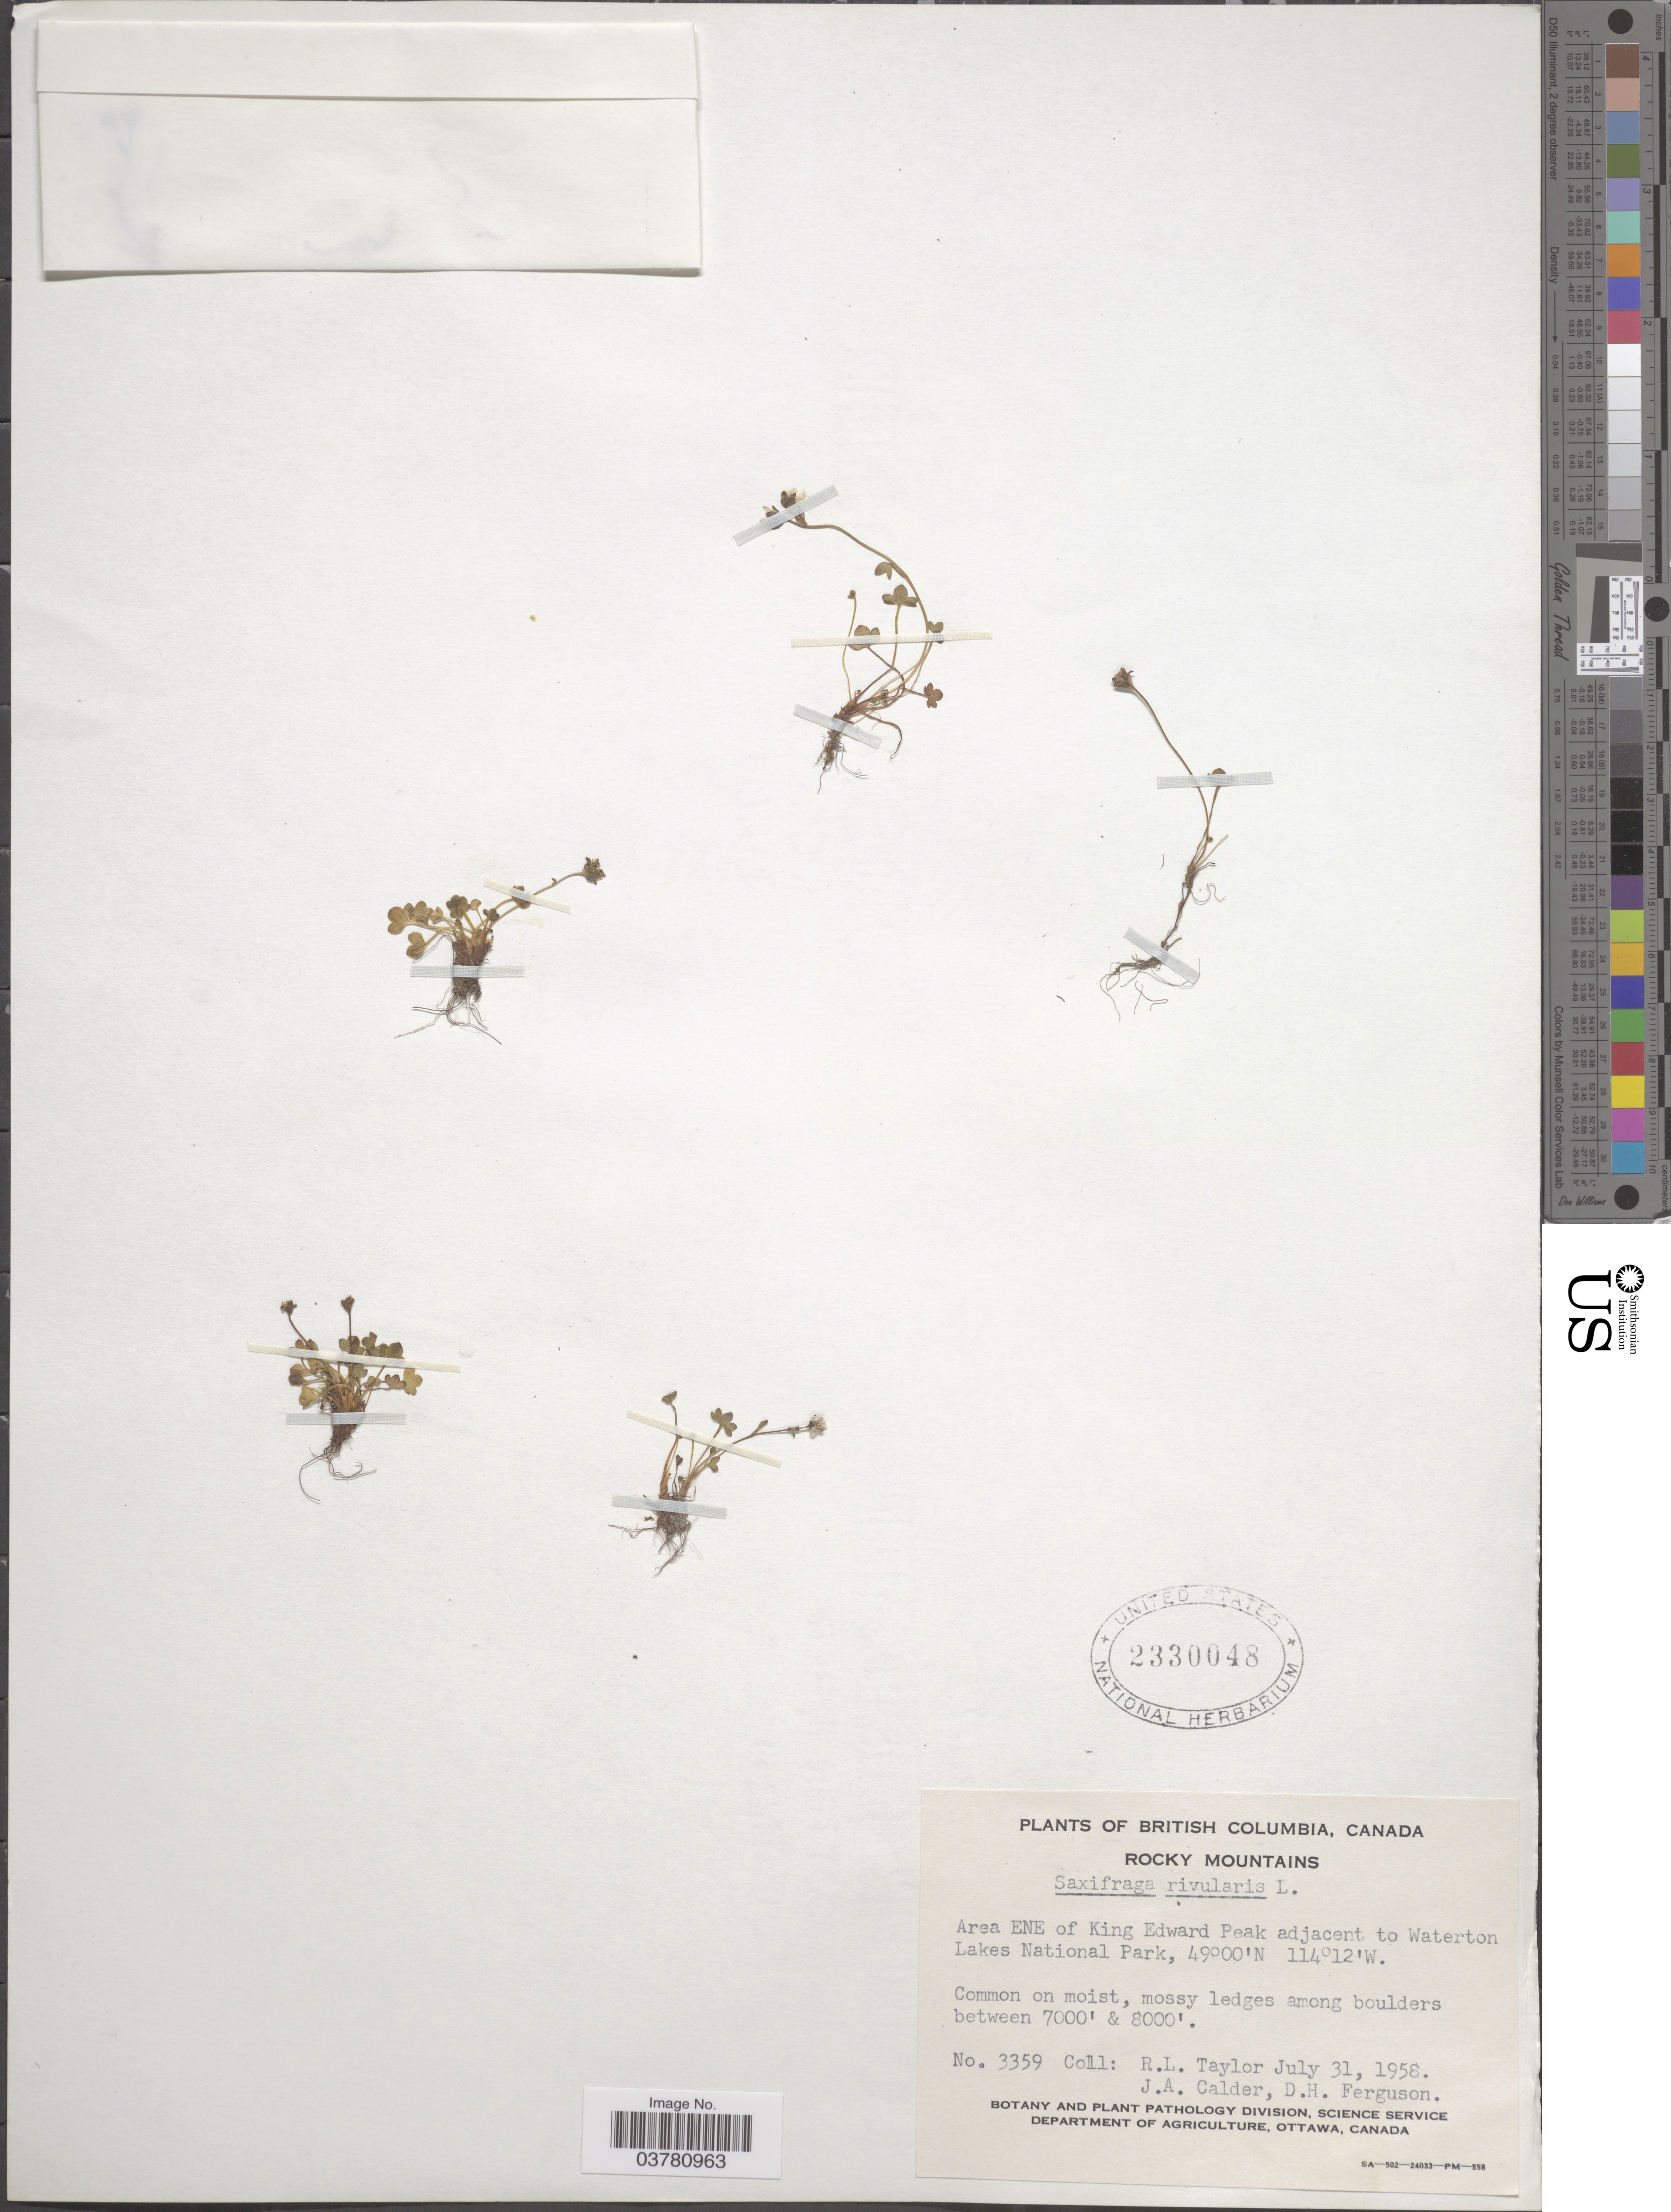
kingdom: Plantae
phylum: Tracheophyta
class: Magnoliopsida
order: Saxifragales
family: Saxifragaceae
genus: Saxifraga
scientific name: Saxifraga rivularis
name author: L.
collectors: R. Taylor, J. A. Calder & D. Ferguson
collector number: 3359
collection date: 1958-07-31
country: Canada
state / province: British Columbia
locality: Rocky Mountains. Area ENE of King Edward Peak adjacent to Waterton Lakes National Park. Common on moist, mossy ledges among boulders.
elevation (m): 2134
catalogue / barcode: US 2330048